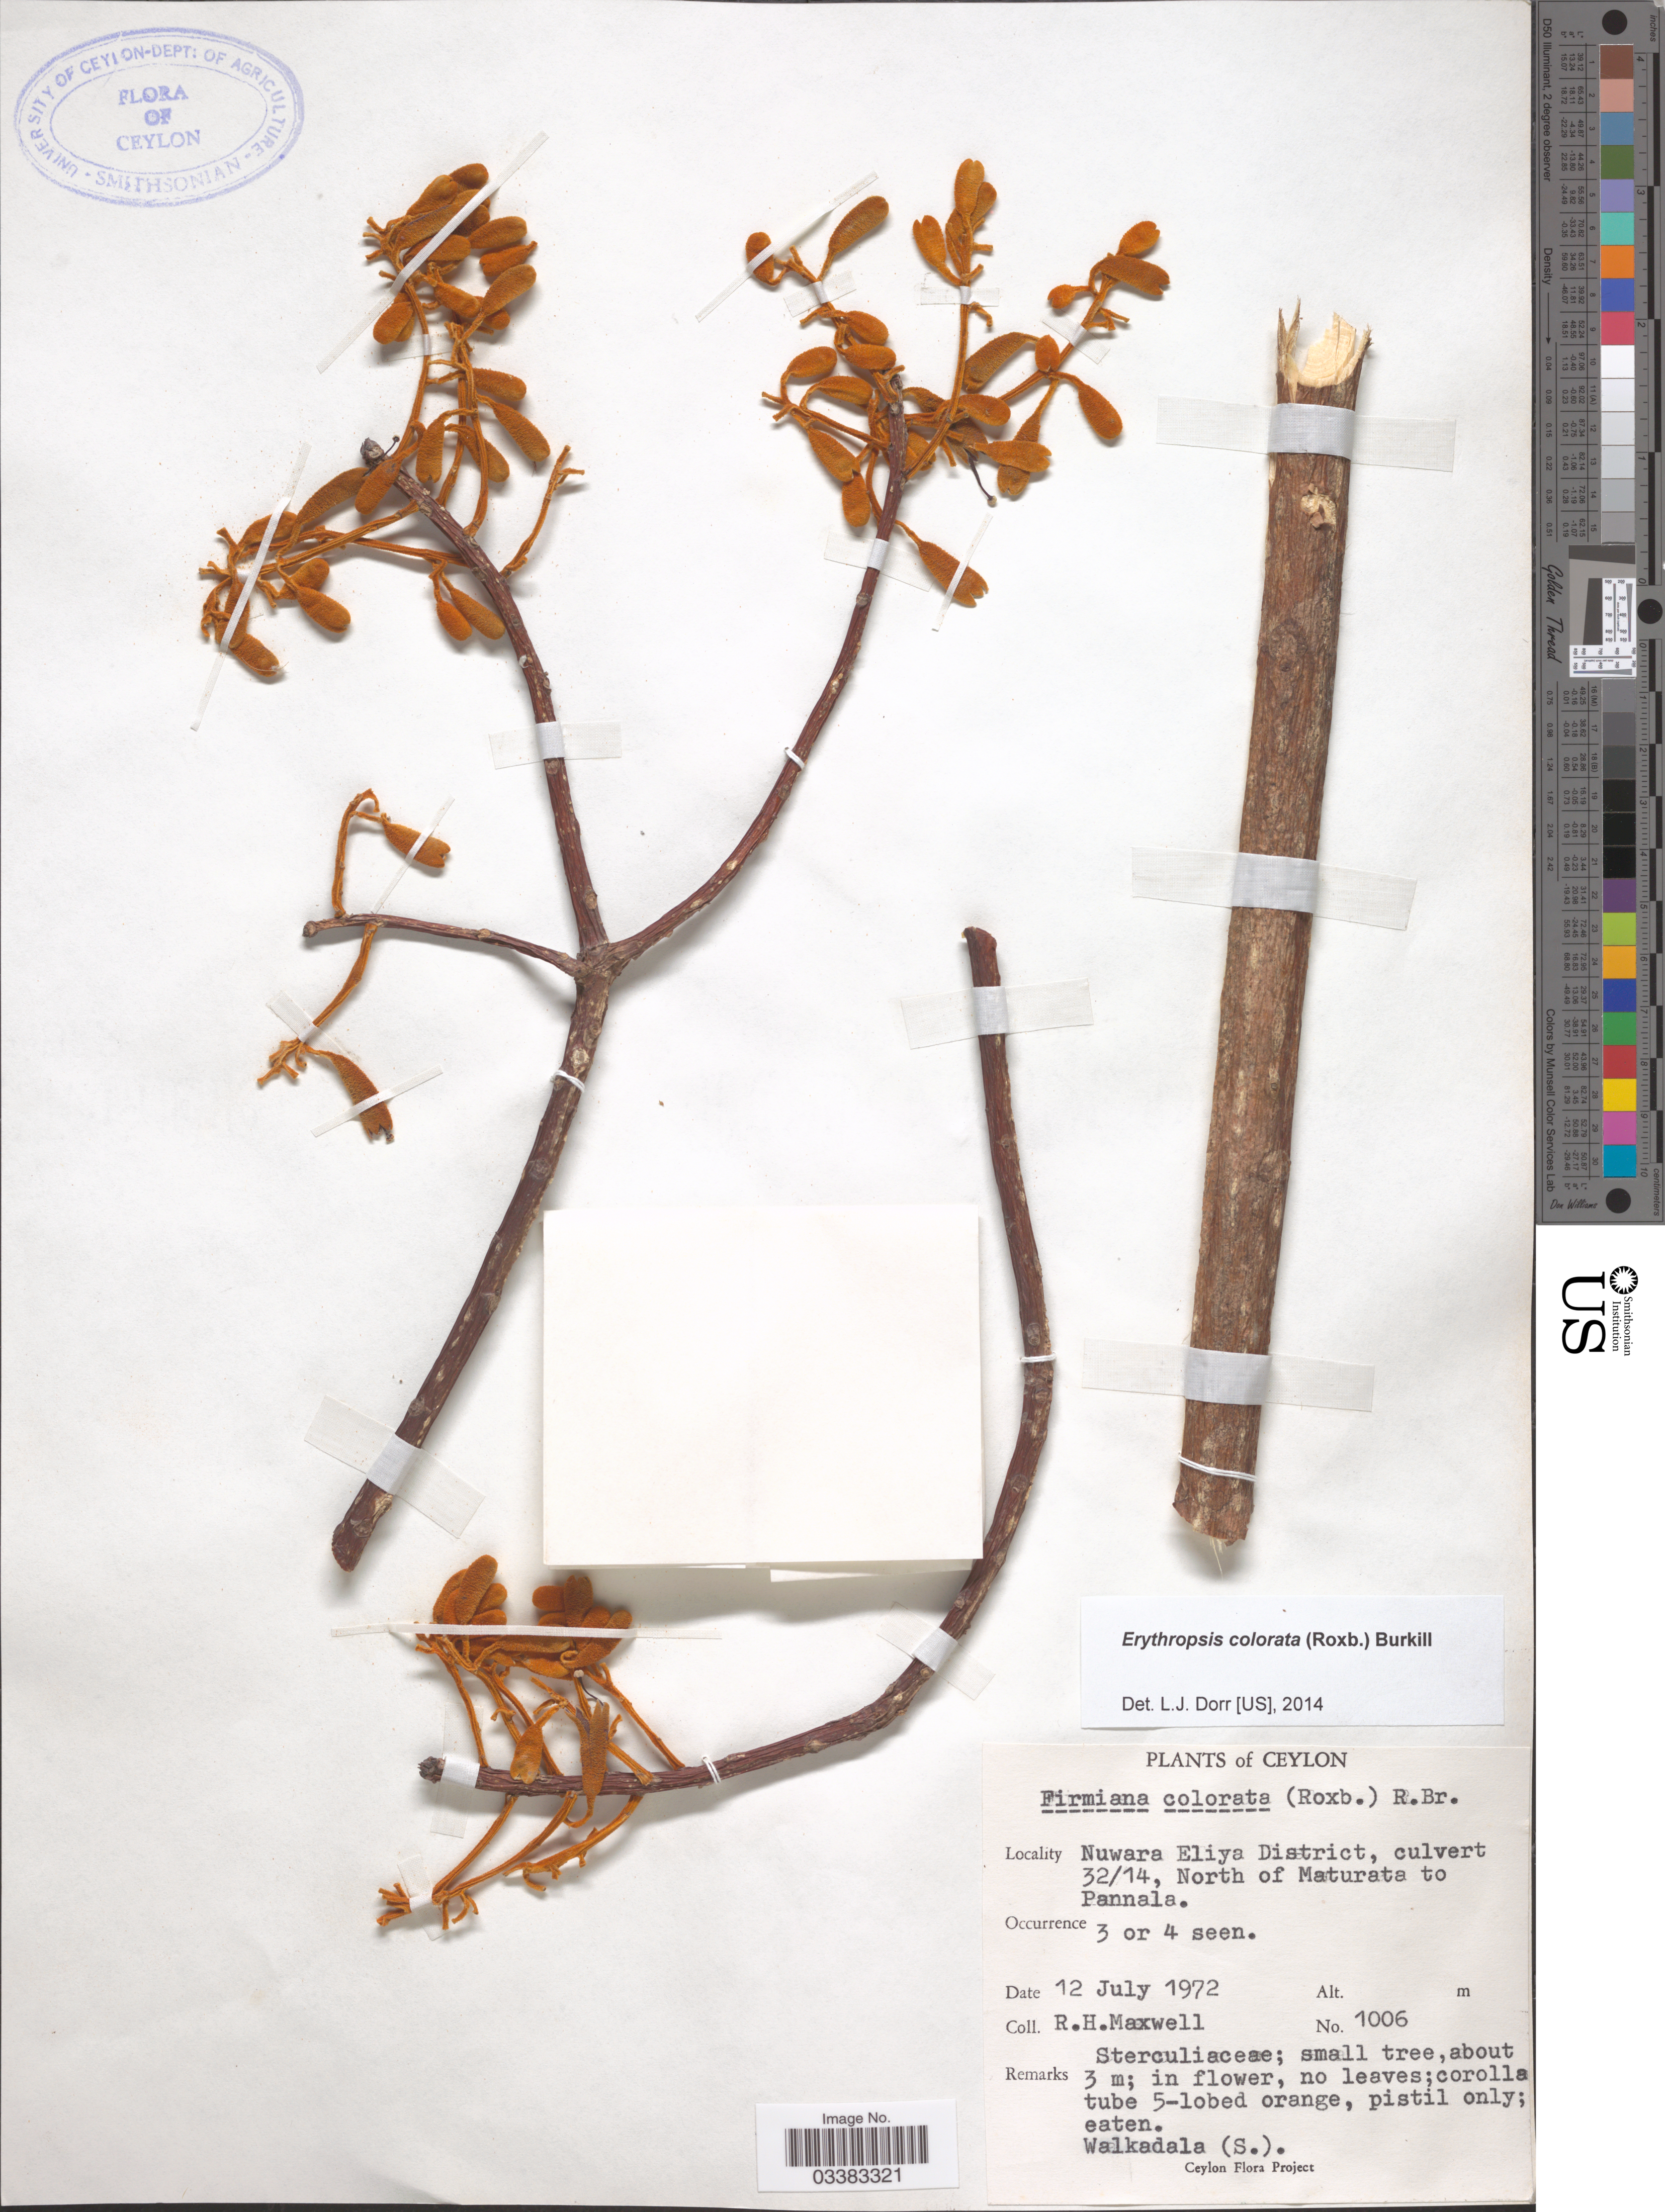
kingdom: Plantae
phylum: Tracheophyta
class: Magnoliopsida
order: Malvales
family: Malvaceae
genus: Erythropsis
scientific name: Erythropsis colorata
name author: (Roxb.) Burkill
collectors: R. Maxwell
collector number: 1006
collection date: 1972-07-12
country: Sri Lanka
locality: Ceylon. Nuwara Eliya District, culvert 32/14, North of Maturata to Pannala.